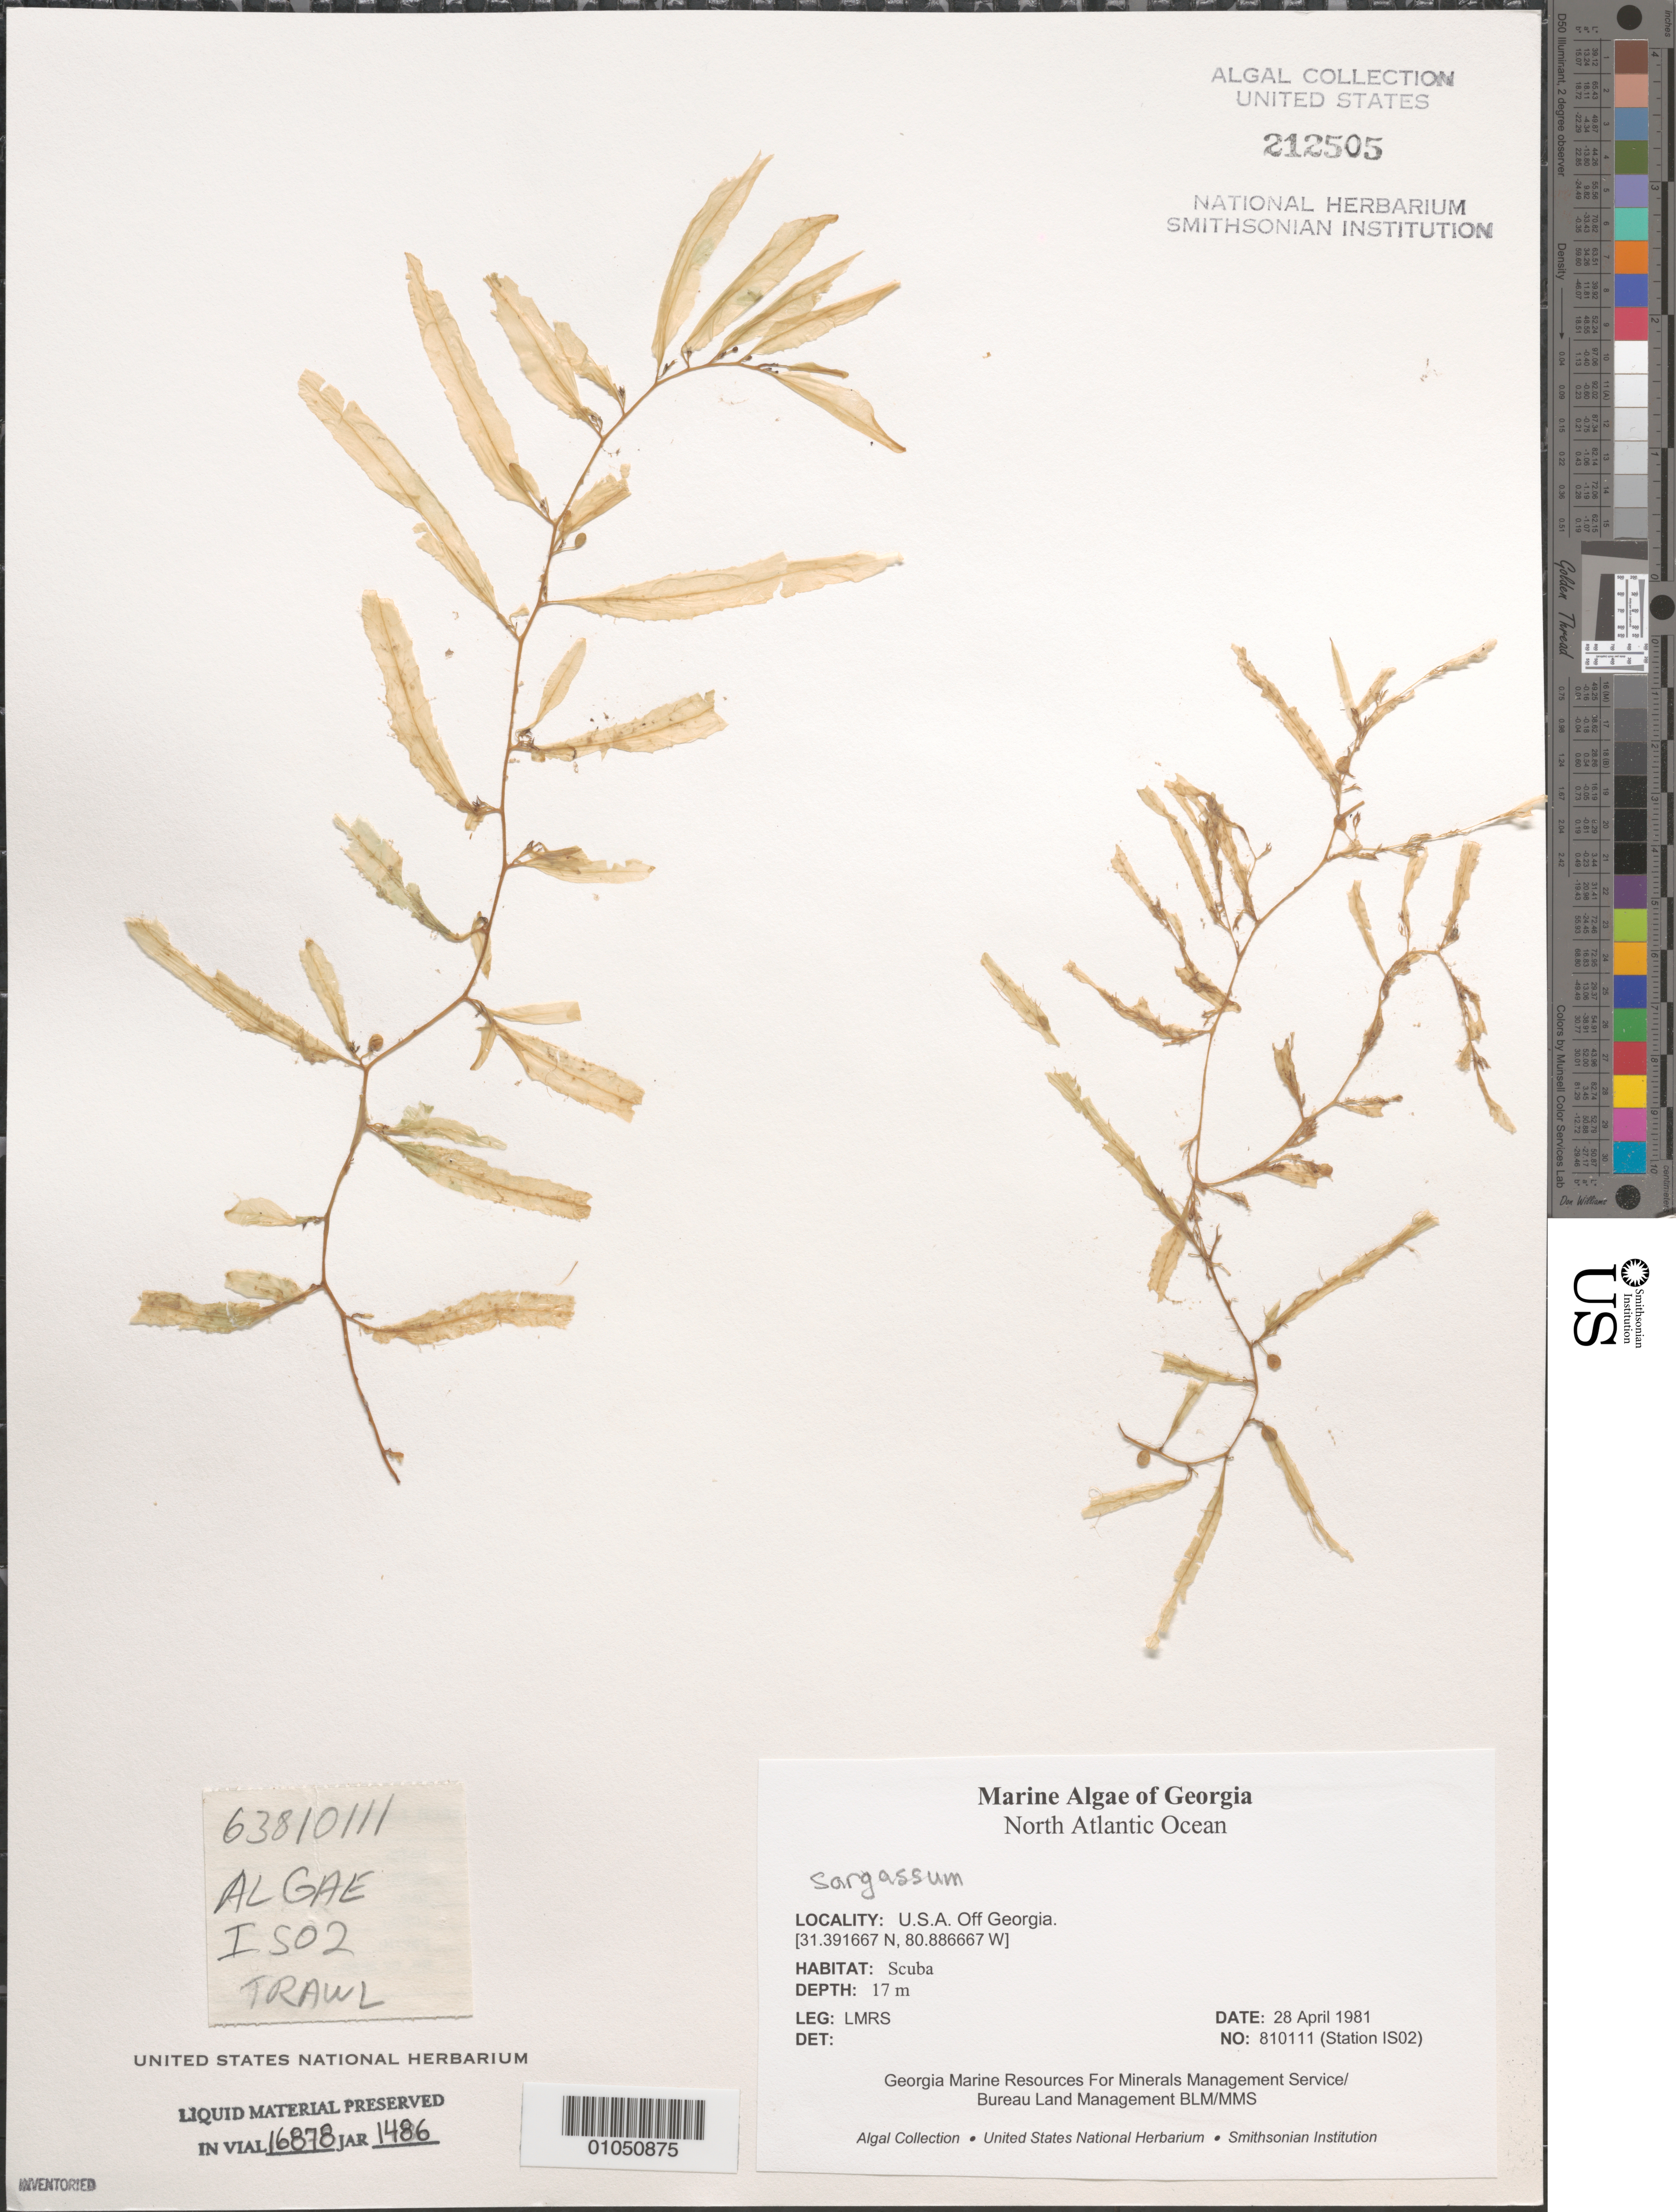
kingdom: Chromista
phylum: Ochrophyta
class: Phaeophyceae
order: Fucales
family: Sargassaceae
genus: Sargassum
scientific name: Sargassum sp.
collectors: LMRS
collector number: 810111 (Station IS02)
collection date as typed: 28 Apr 1981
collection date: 1981-04-28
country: United States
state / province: Georgia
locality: North Atlantic Ocean off Georgia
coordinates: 31.391667 N, 80,886667 W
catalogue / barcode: US 212505